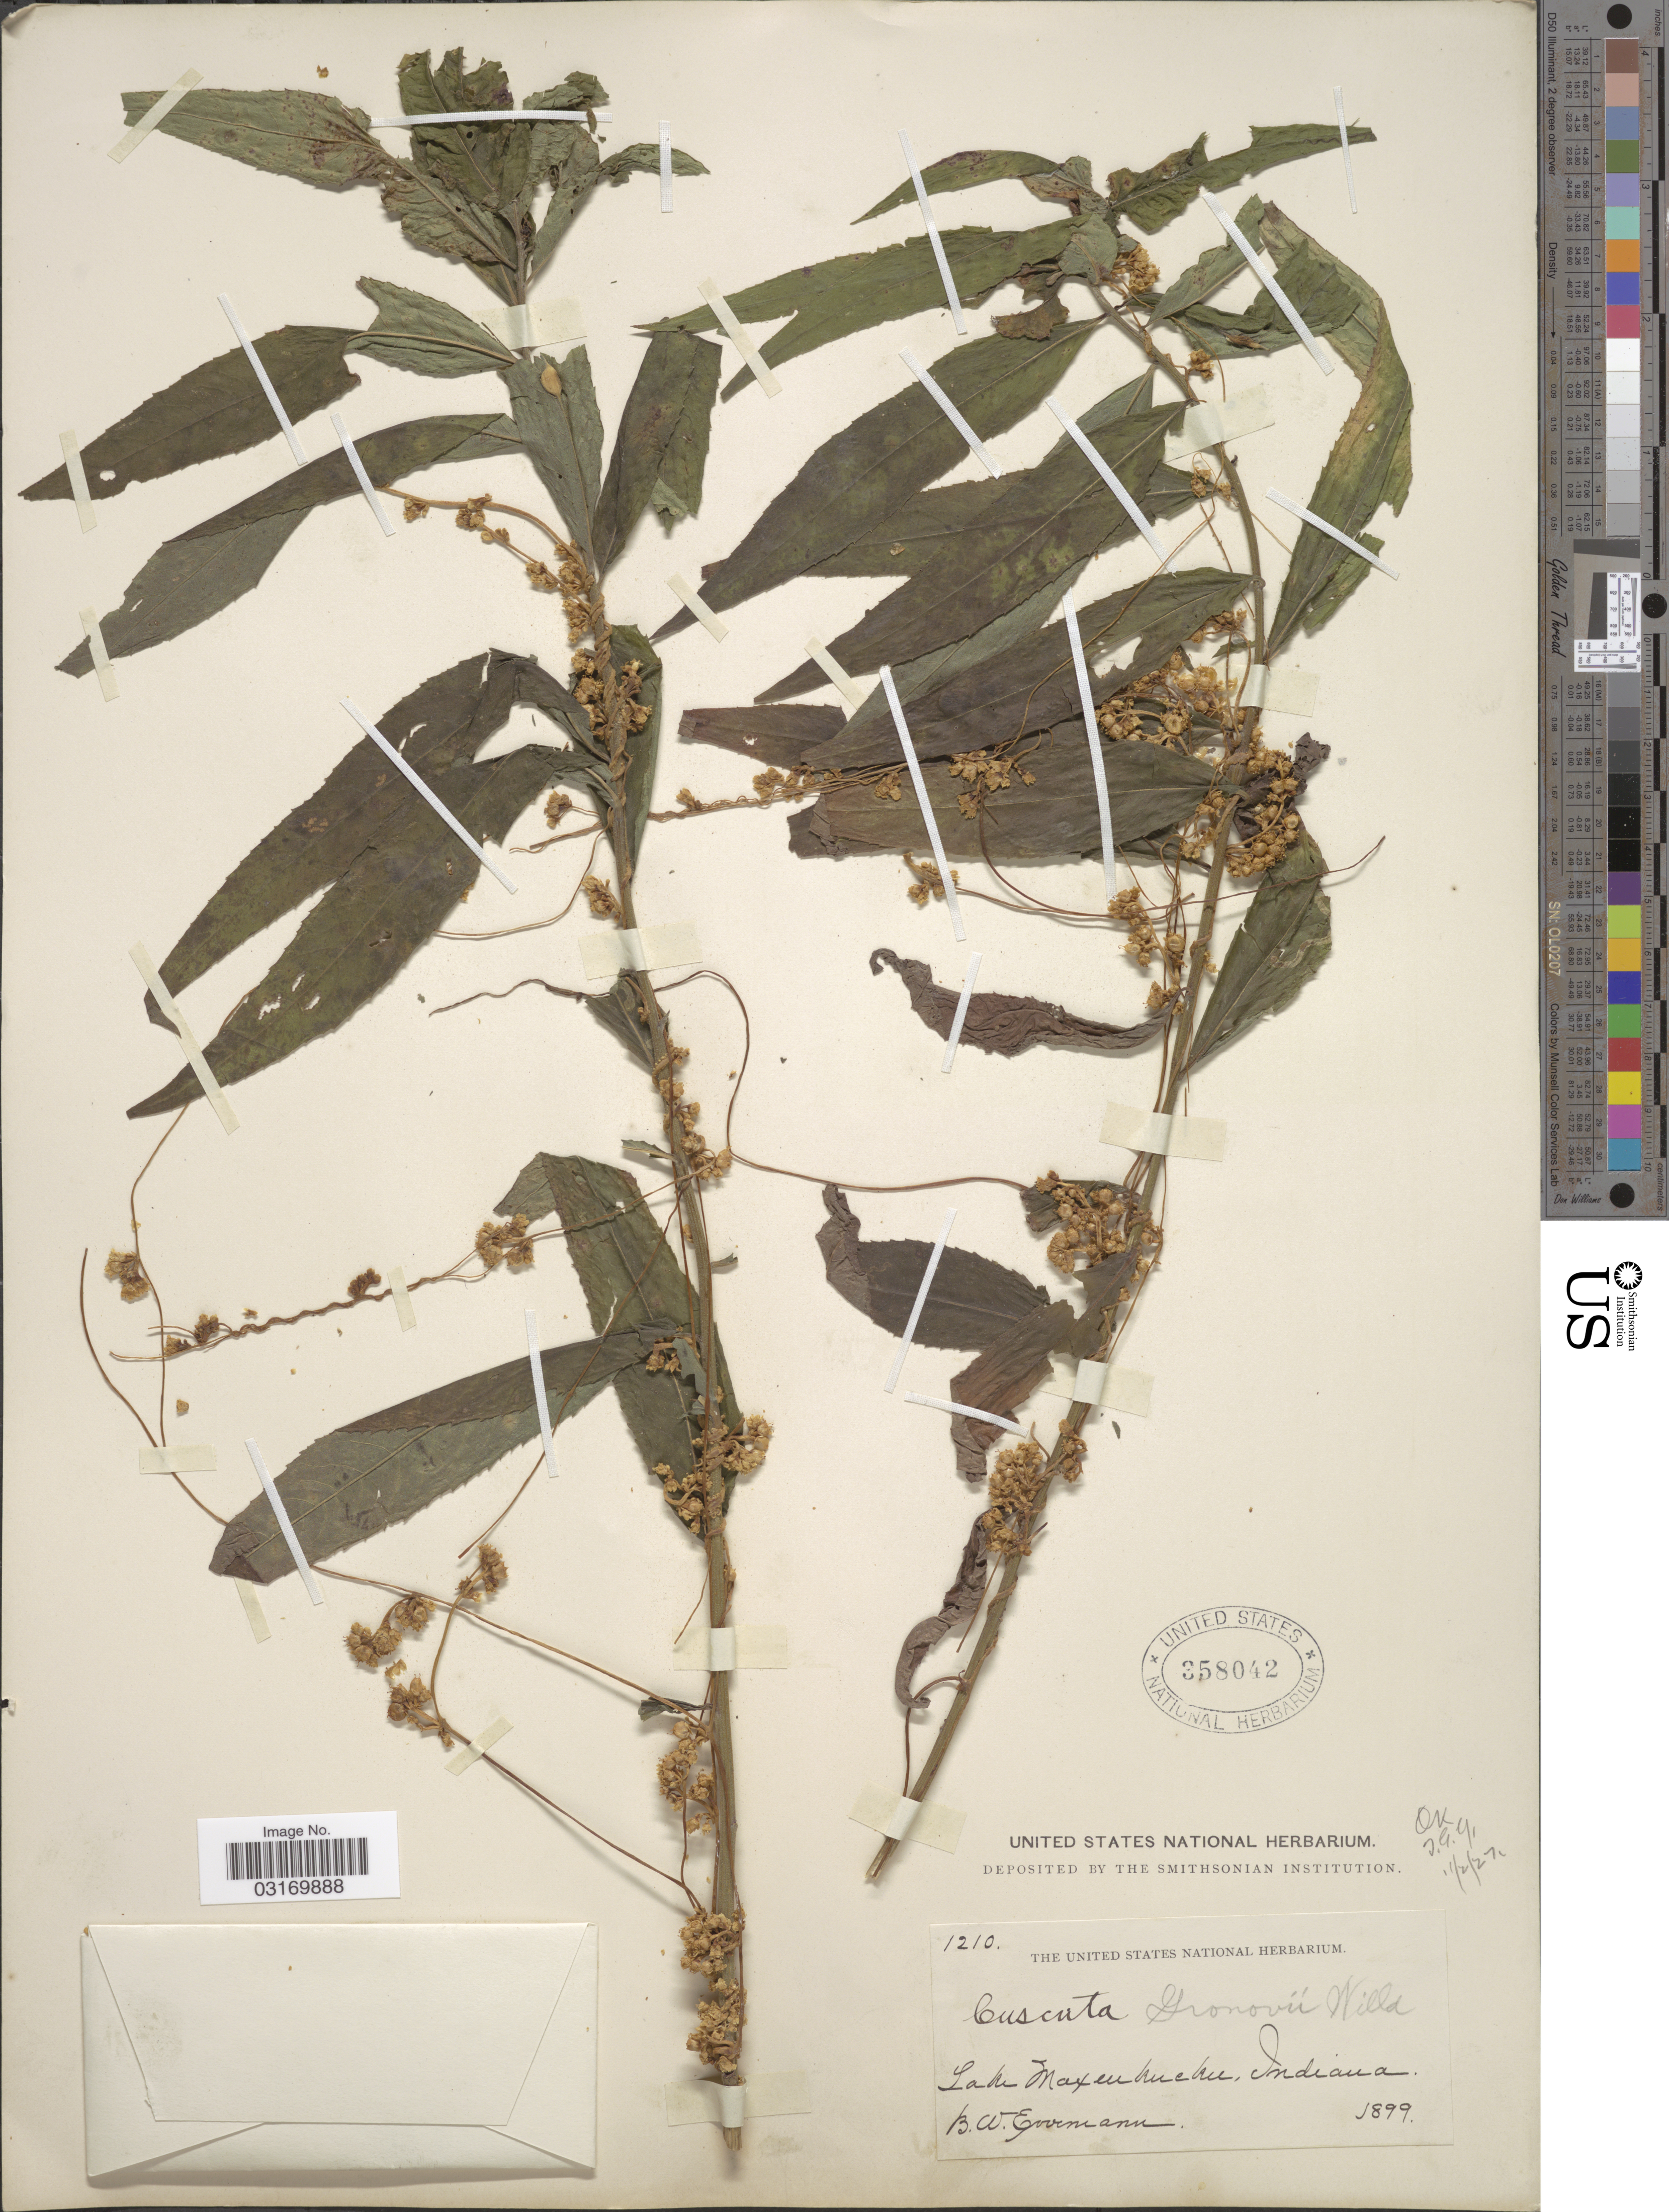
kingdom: Plantae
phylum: Tracheophyta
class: Magnoliopsida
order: Solanales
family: Convolvulaceae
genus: Cuscuta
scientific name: Cuscuta gronovii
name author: Willd. ex Schult.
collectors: B. W. Evermann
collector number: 1210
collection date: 1899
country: United States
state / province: Indiana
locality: Lake Maxinkuckee.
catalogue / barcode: US 358042